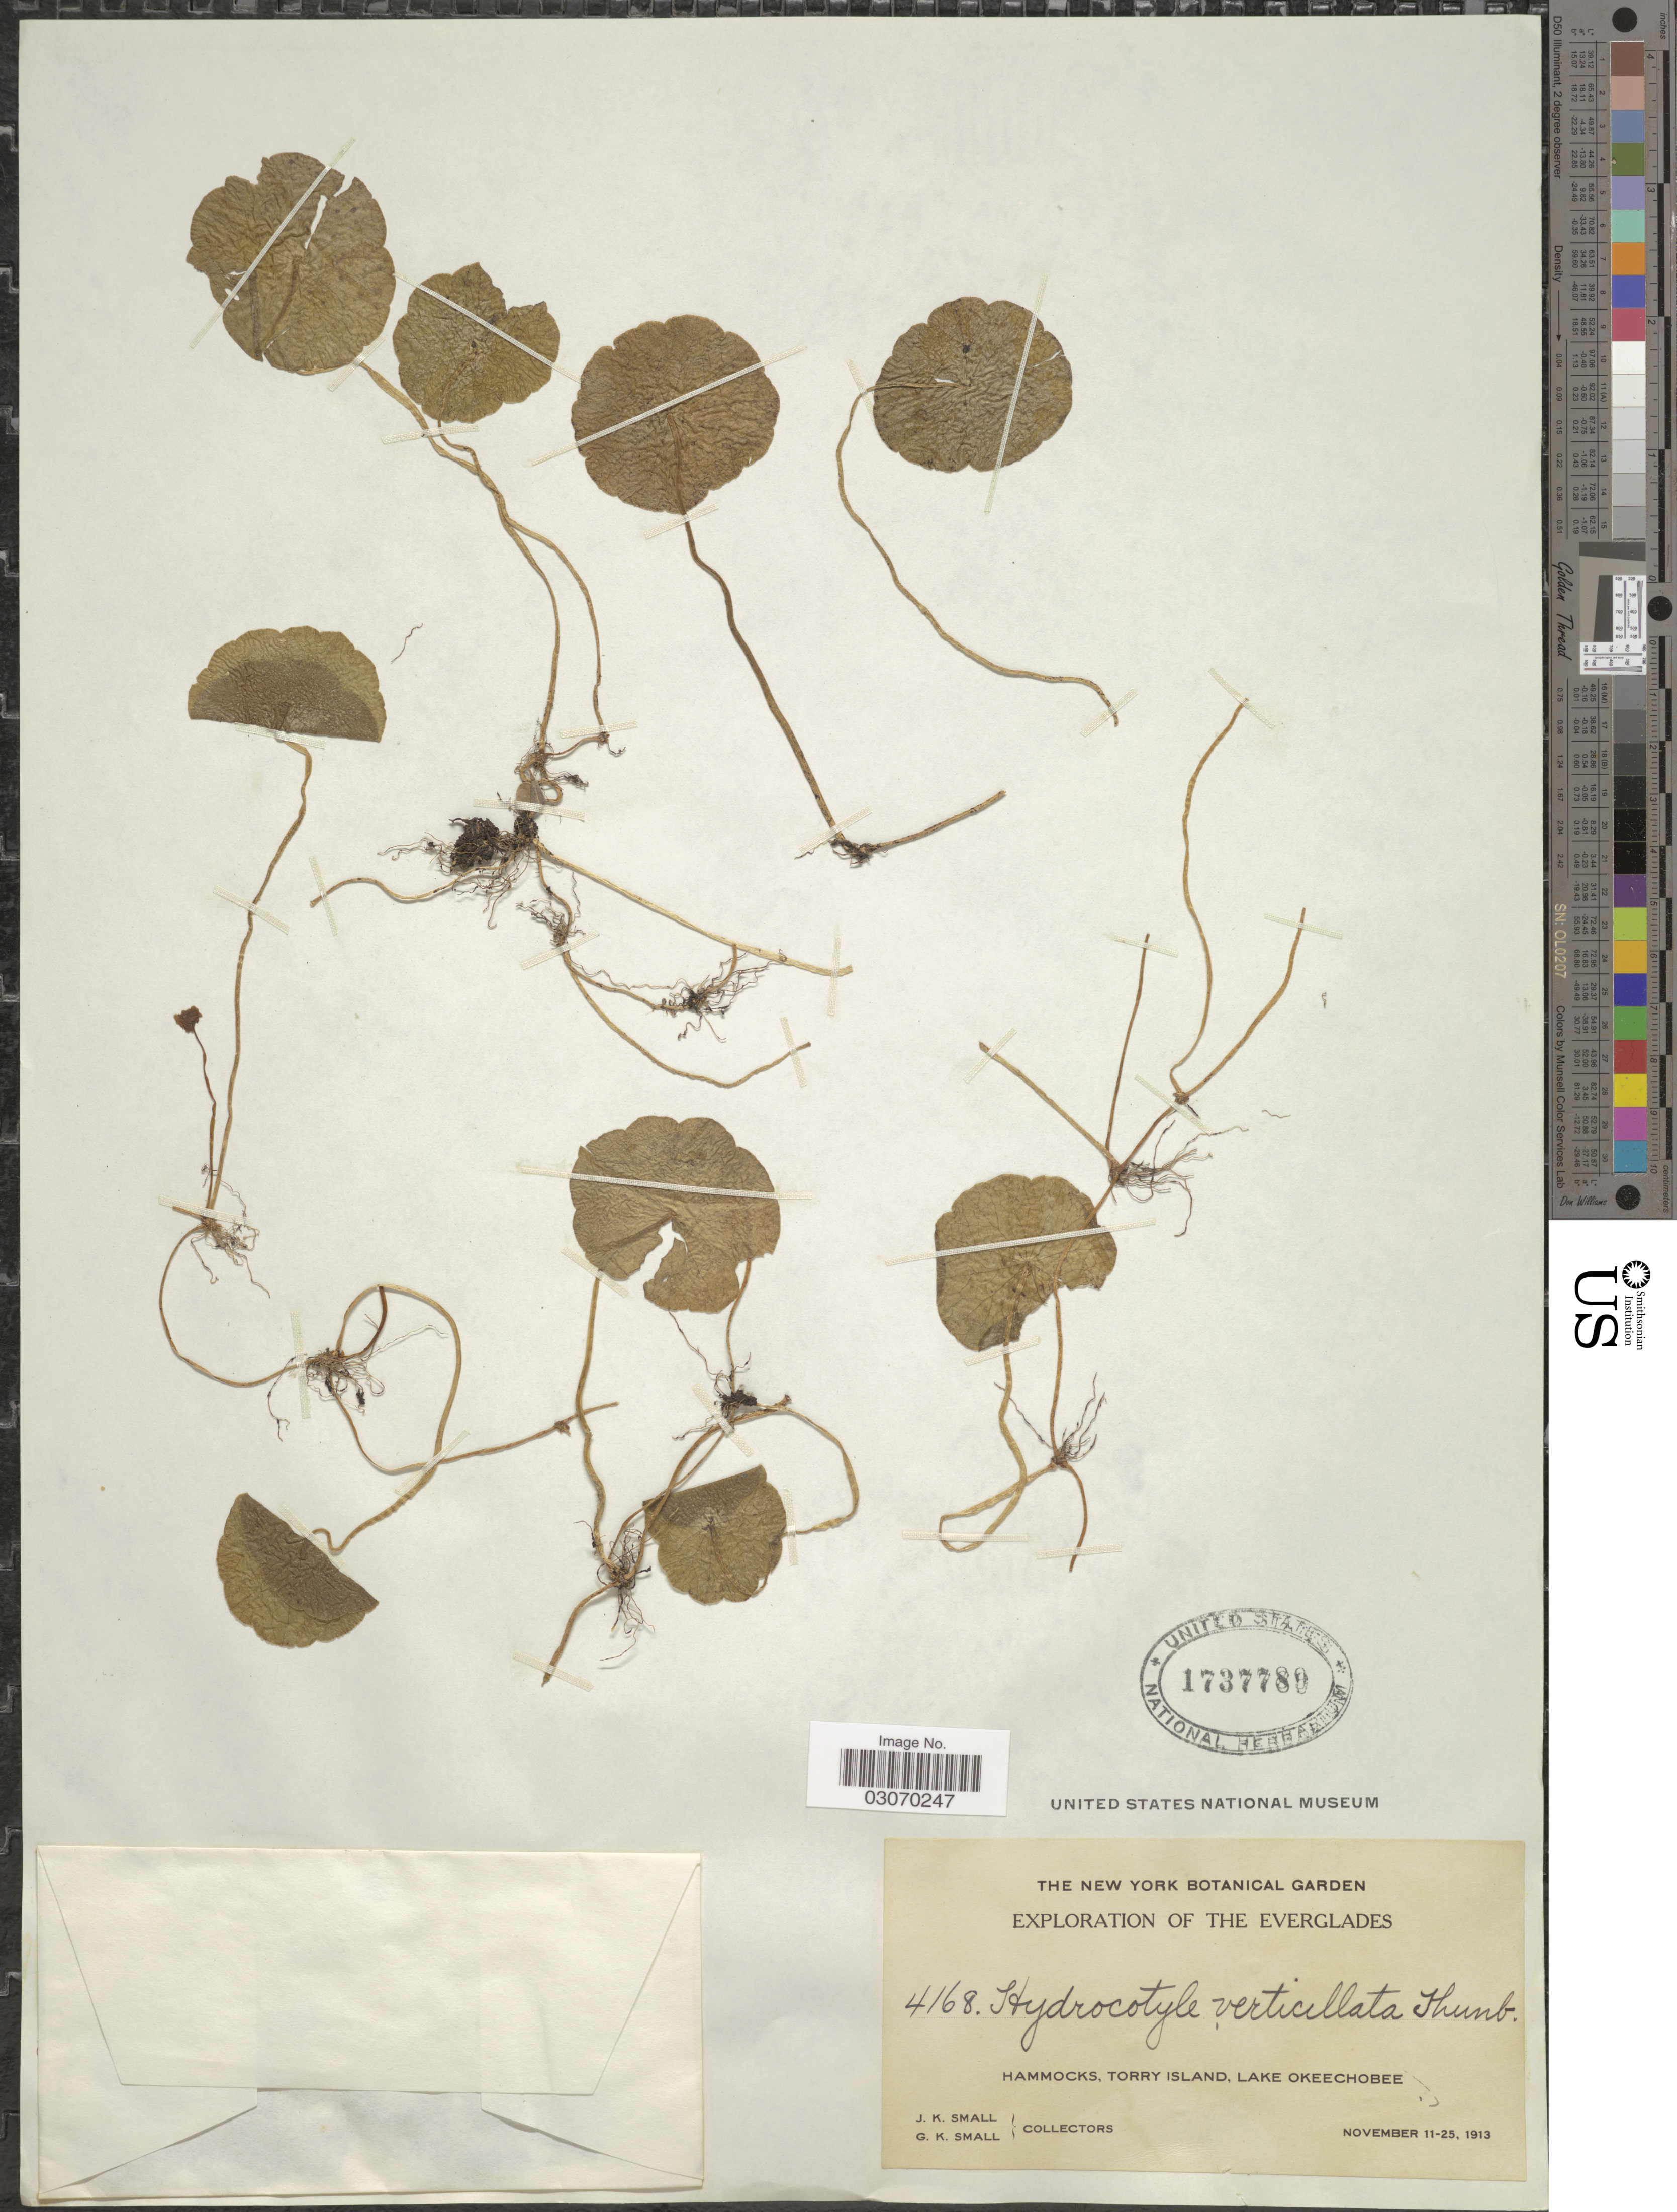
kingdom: Plantae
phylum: Tracheophyta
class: Magnoliopsida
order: Apiales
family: Araliaceae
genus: Hydrocotyle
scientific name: Hydrocotyle verticillata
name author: Thunb.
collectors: J. K. Small & G. K. Small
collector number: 4168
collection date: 1913-11-11/1913-11-25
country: United States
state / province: Florida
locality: The Everglades. Hammocks, Torry Island, Lake Okeechobee.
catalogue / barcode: US 1737789